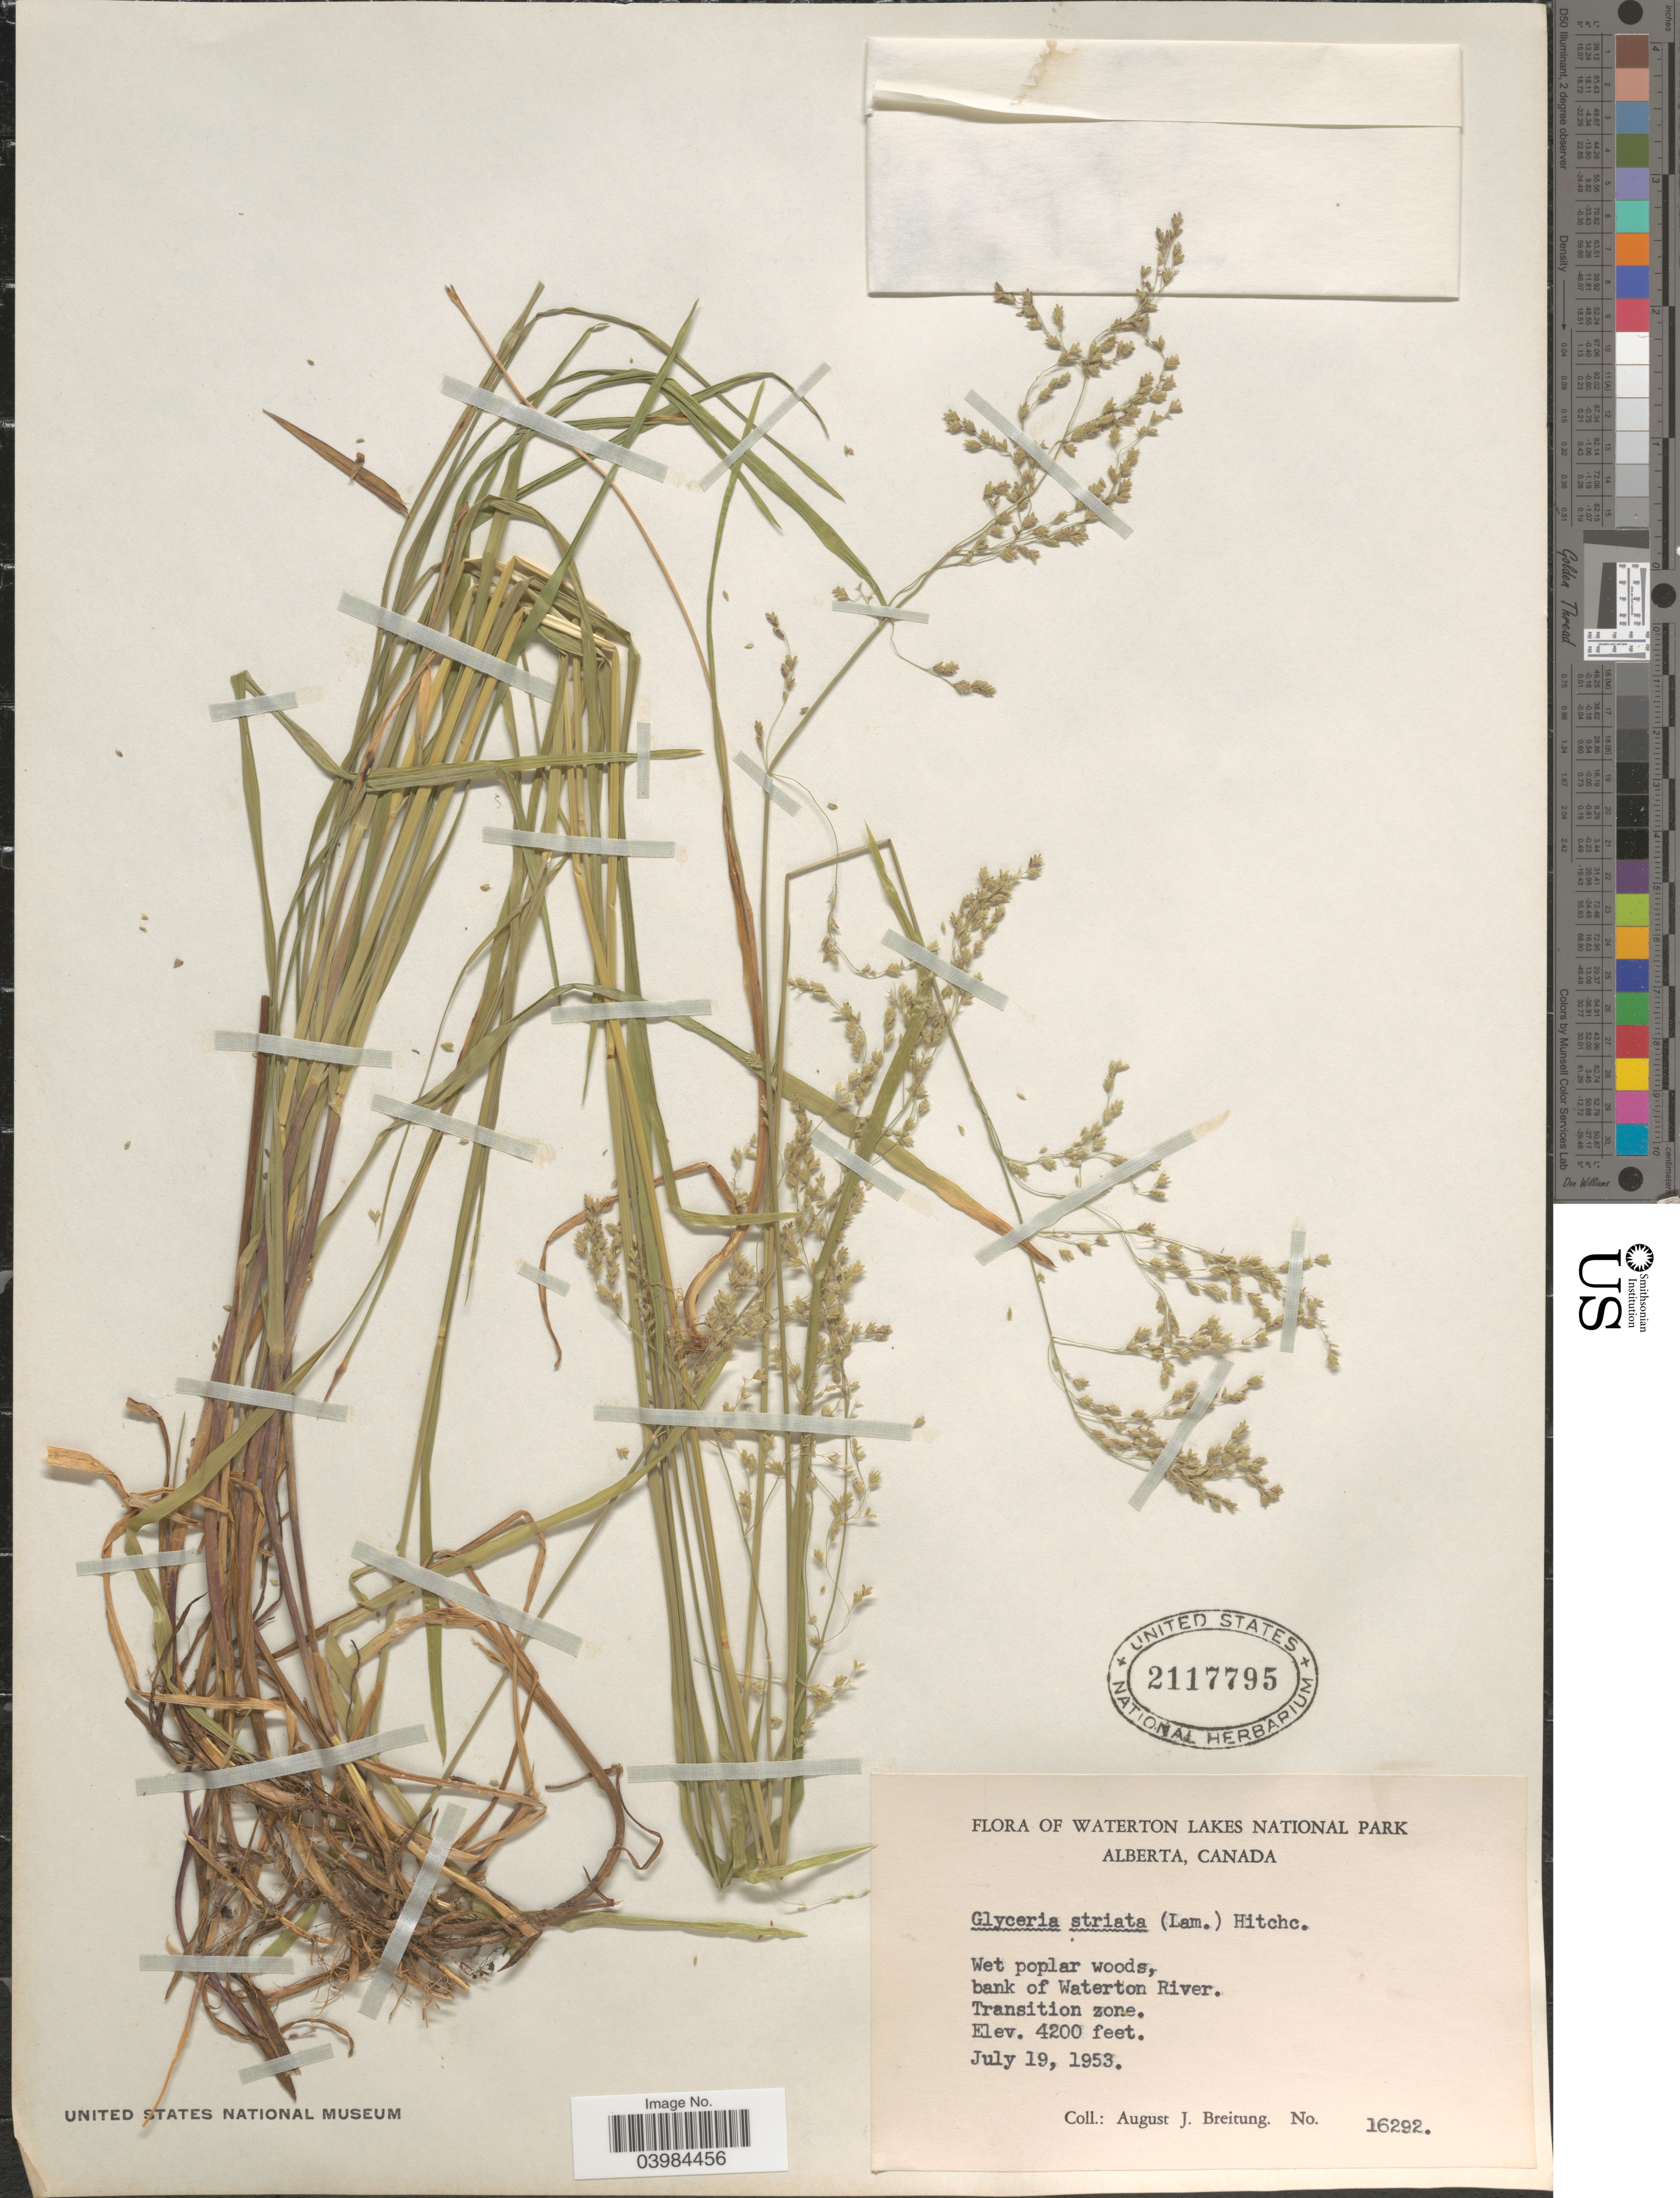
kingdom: Plantae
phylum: Tracheophyta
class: Liliopsida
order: Poales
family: Poaceae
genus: Glyceria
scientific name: Glyceria striata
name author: (Lam.) Hitchc.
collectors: A. Breitung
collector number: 16292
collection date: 1953-07-19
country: Canada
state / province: Alberta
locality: Waterton Lakes National Park. Bank of Waterton River. Transition zone.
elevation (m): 1280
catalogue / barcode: US 2117795